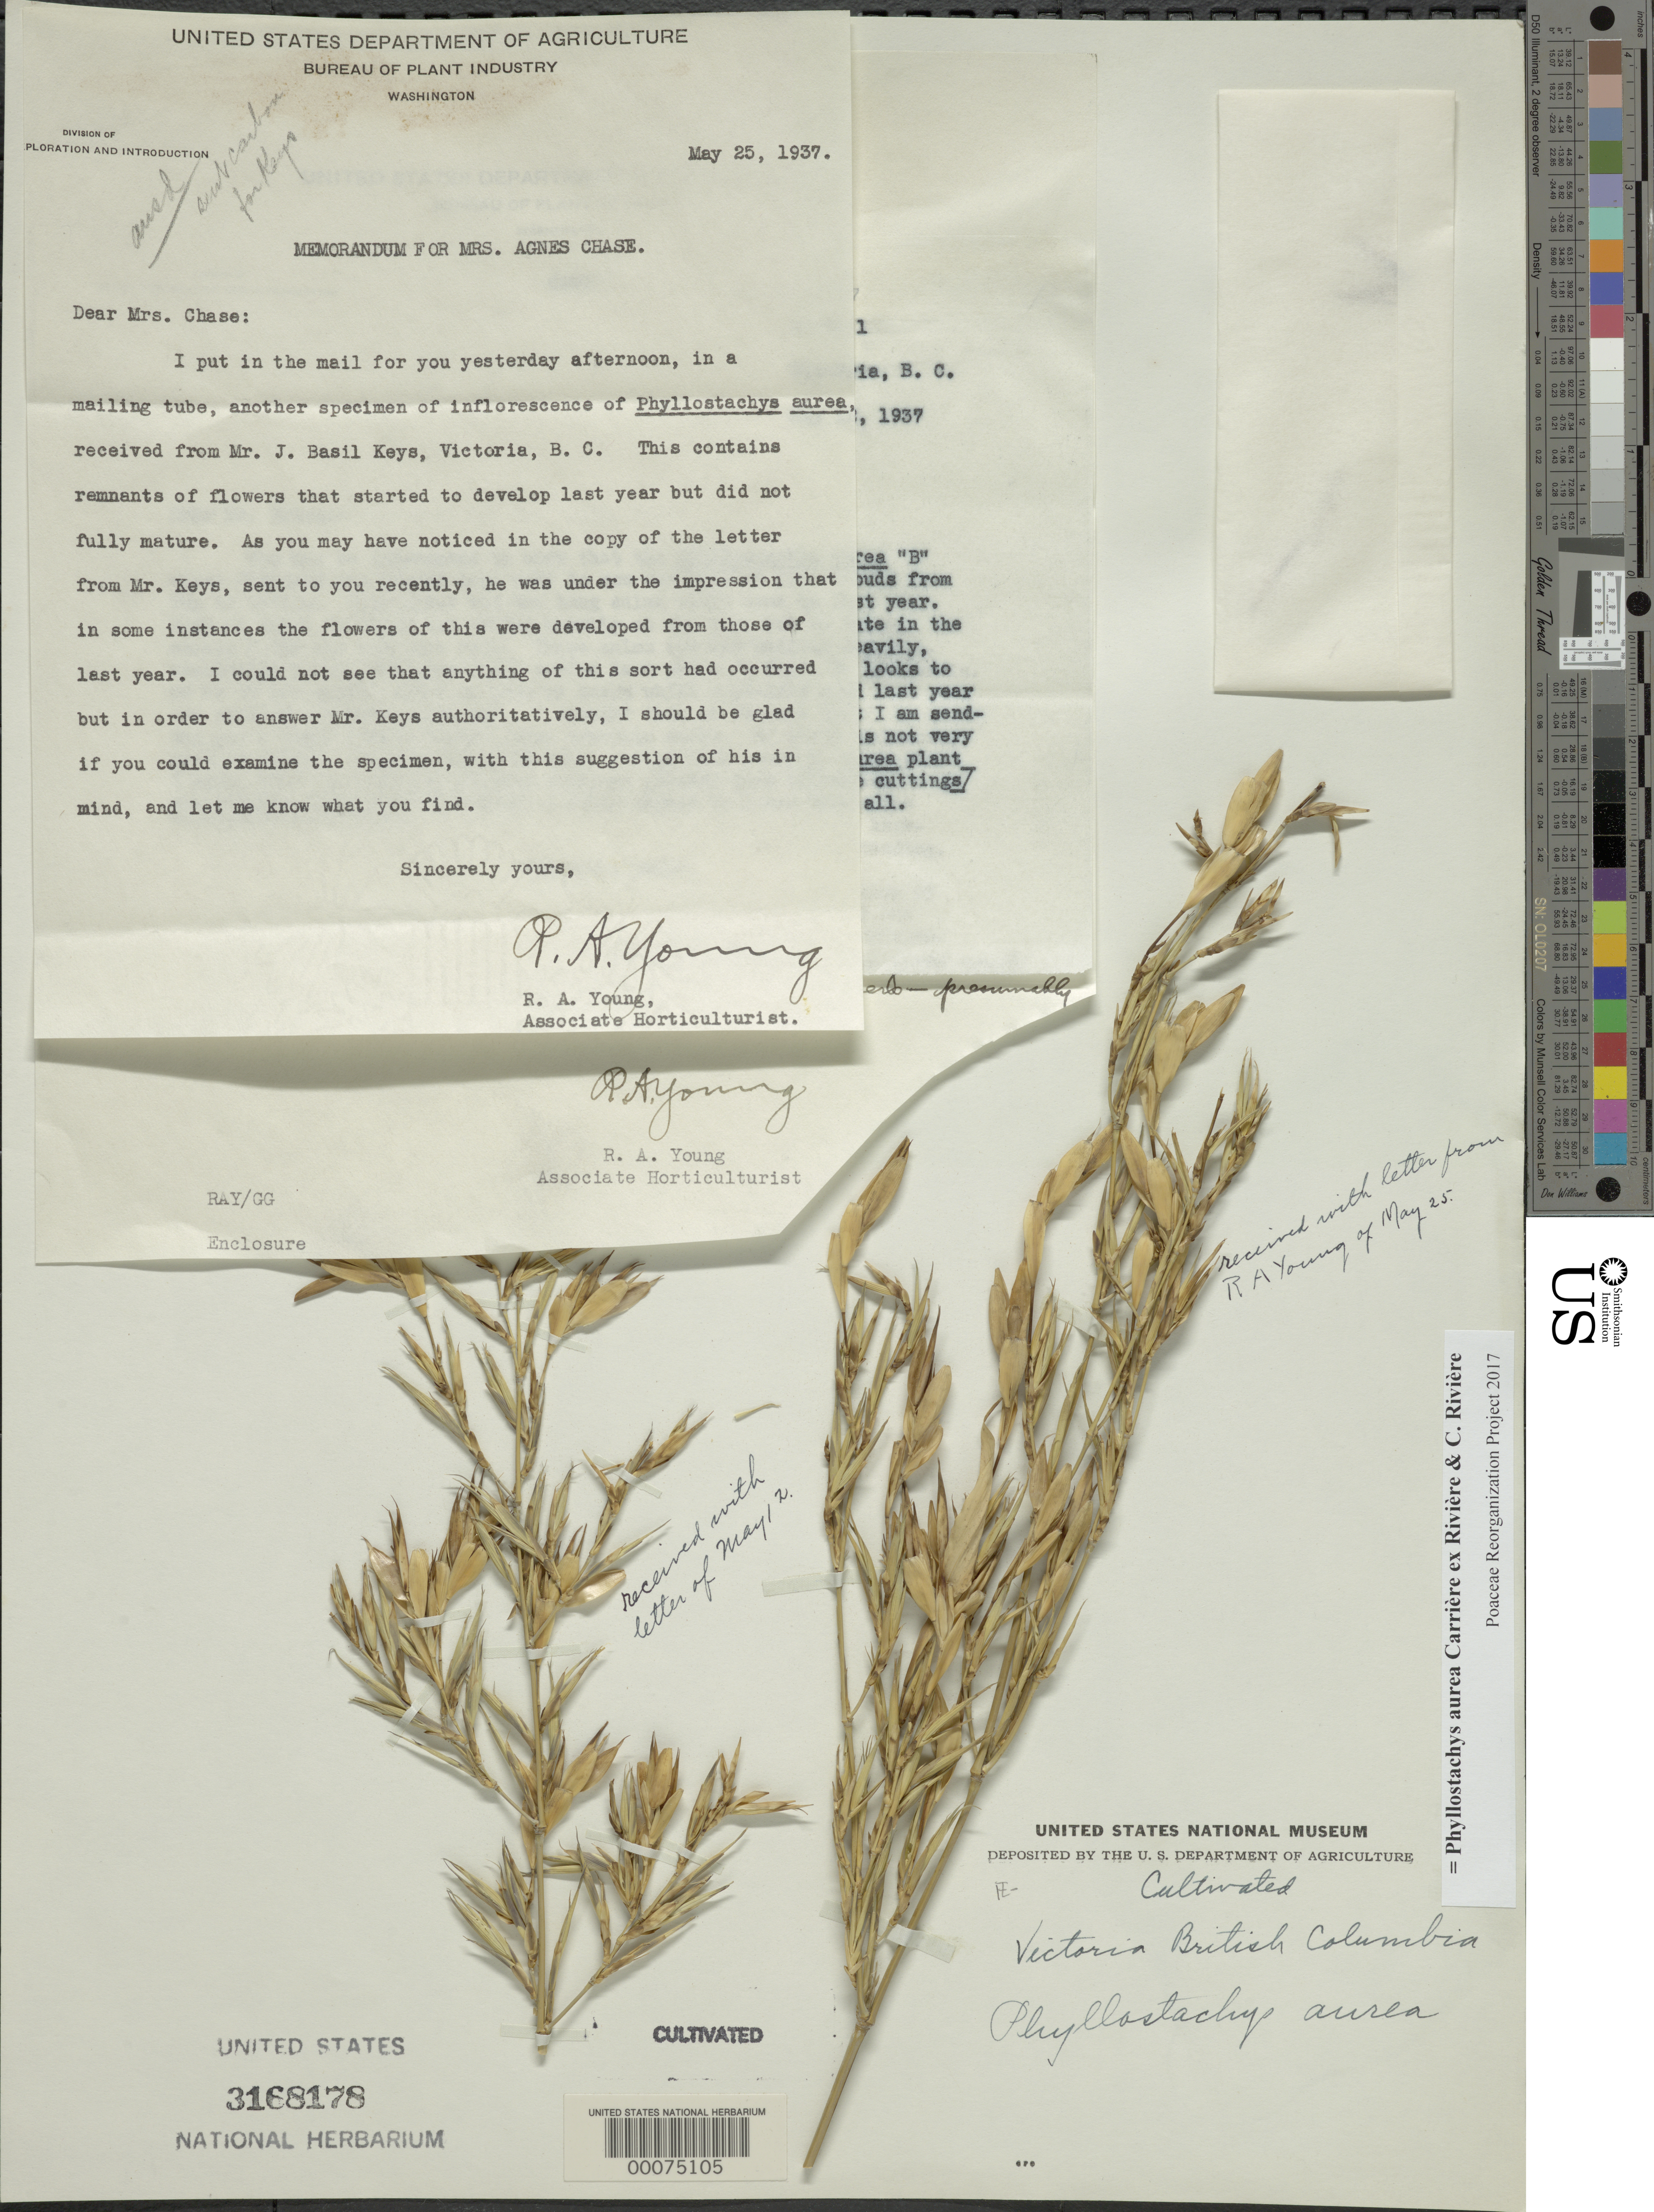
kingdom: Plantae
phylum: Tracheophyta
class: Liliopsida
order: Poales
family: Poaceae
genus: Phyllostachys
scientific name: Phyllostachys aurea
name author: Rivière & C. Rivière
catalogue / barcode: US 3168178